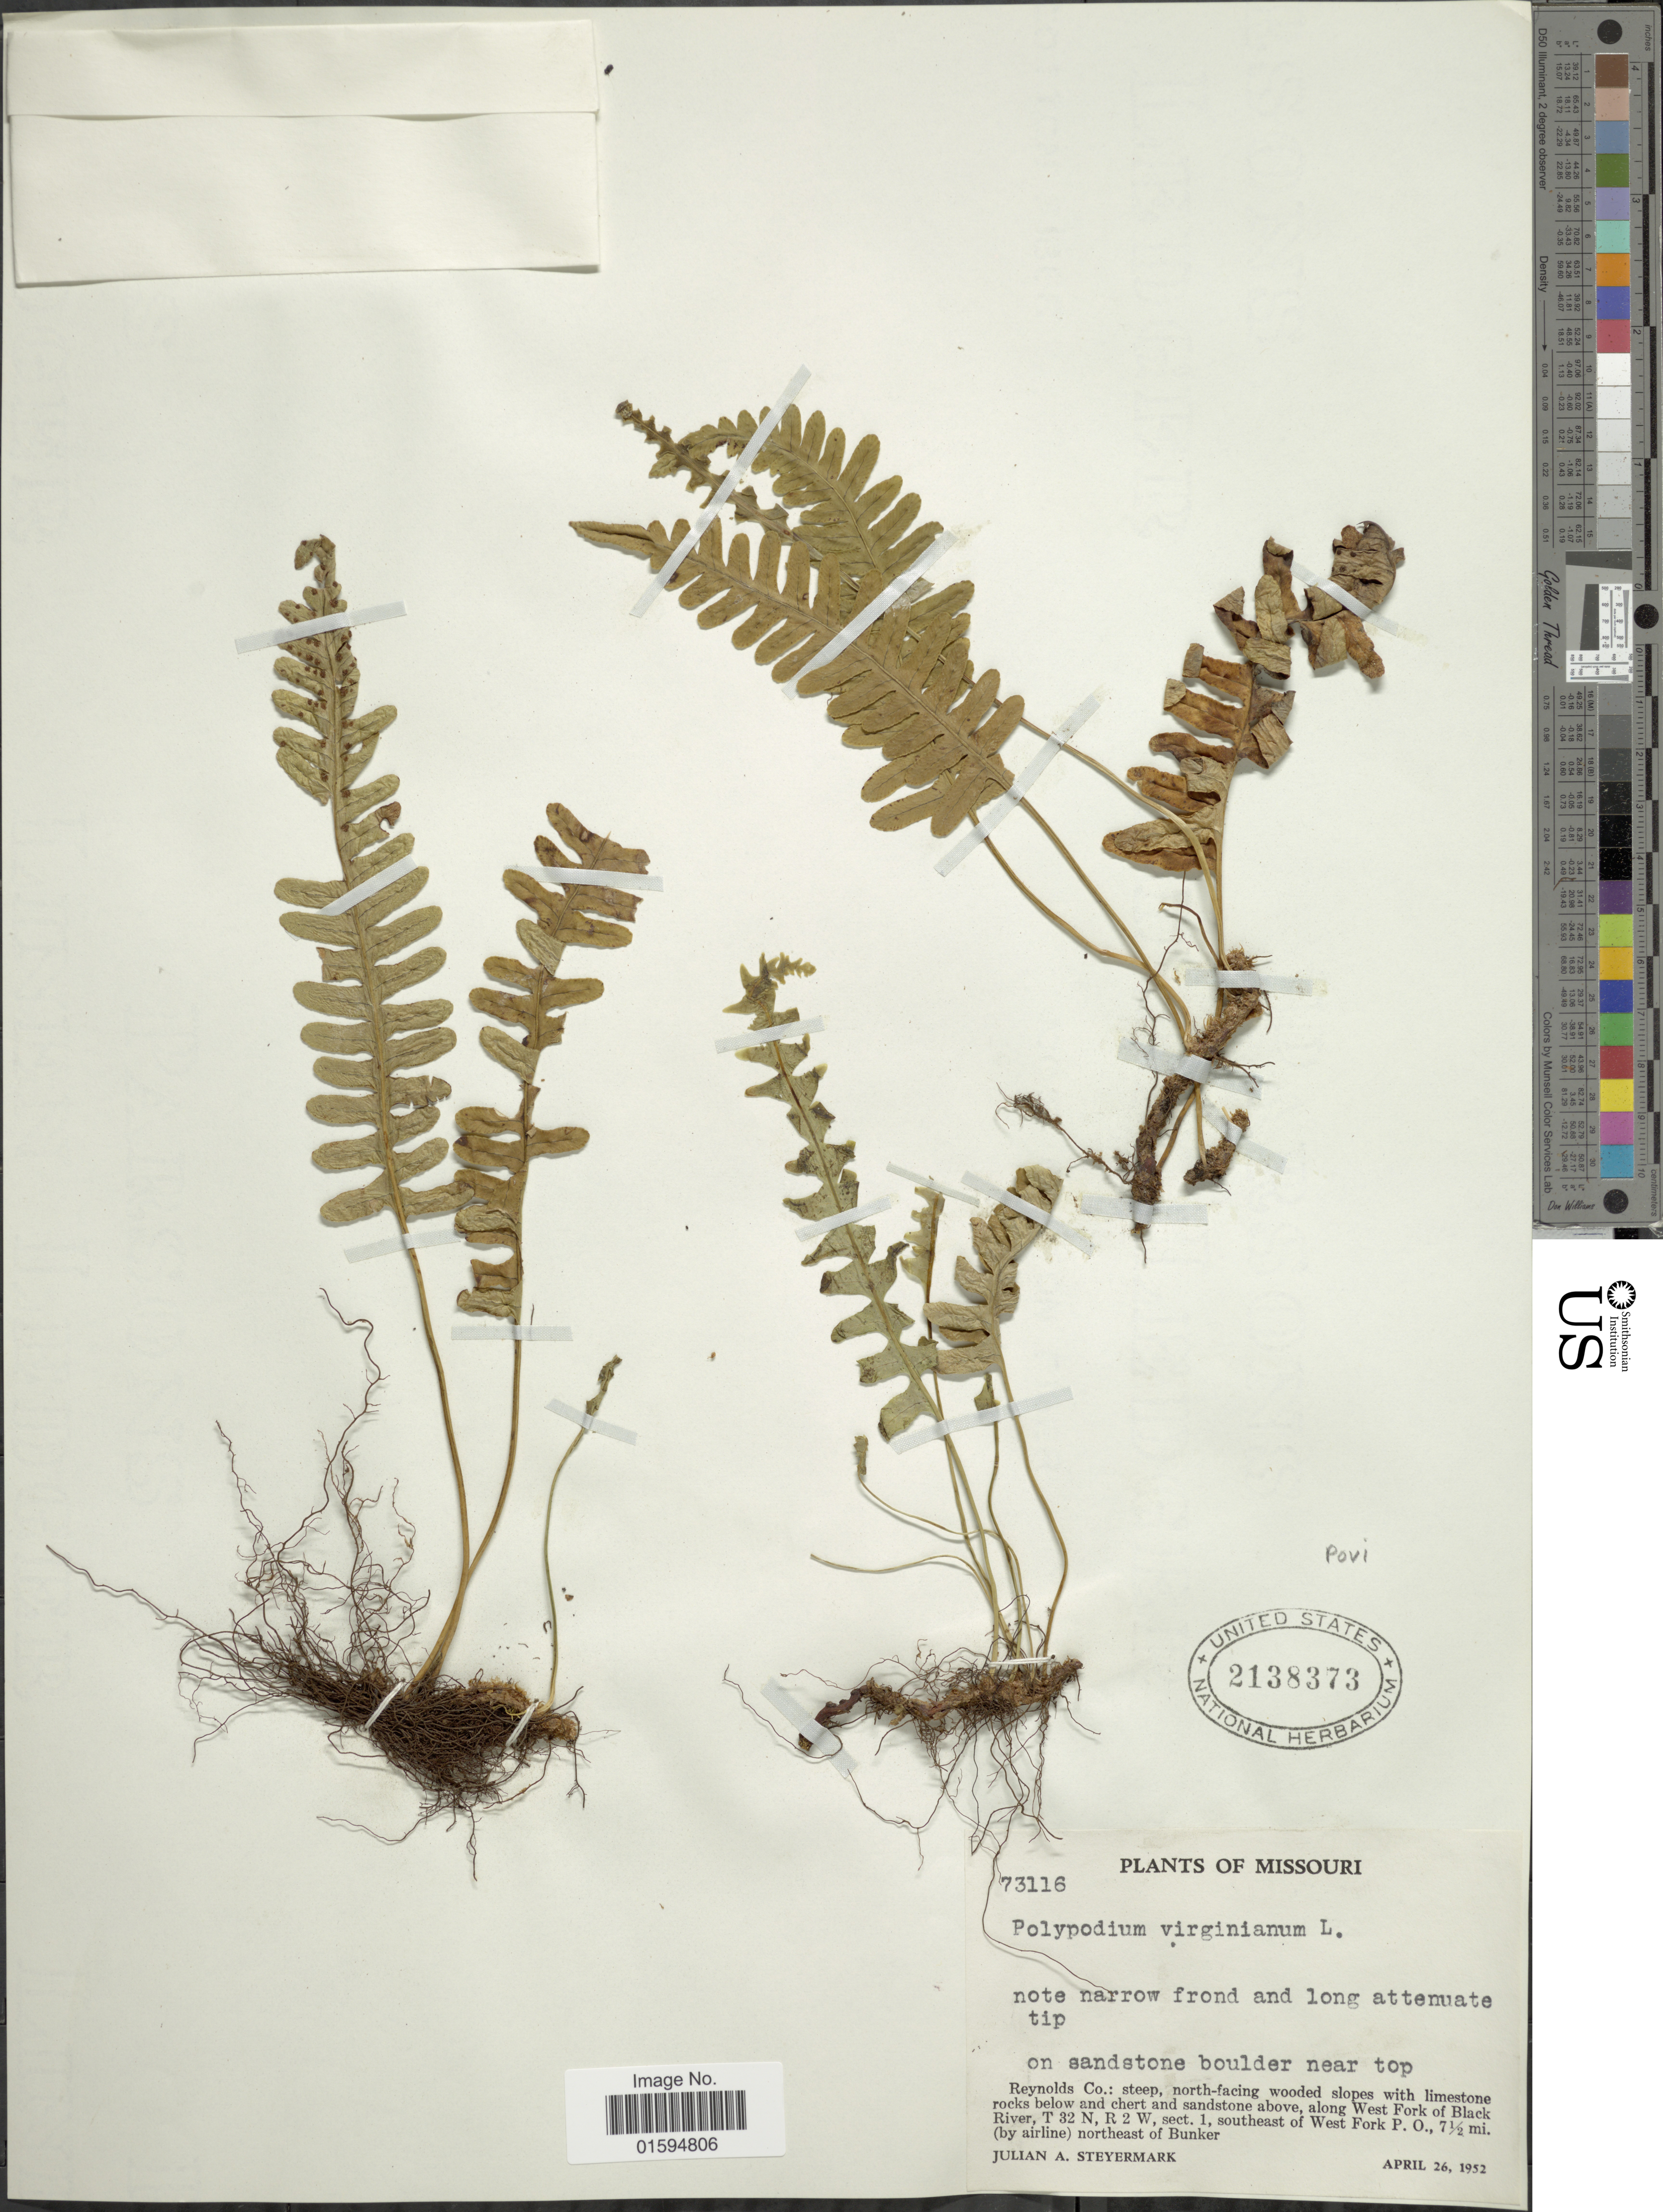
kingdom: Plantae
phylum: Tracheophyta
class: Polypodiopsida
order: Polypodiales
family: Polypodiaceae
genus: Polypodium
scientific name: Polypodium virginianum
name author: L.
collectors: J. Steyermark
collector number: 73116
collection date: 1952-04-26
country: United States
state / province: Missouri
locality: Reynolds Co: Steep, north - facing wooded slopes with limestone rocks below and chert and sandstone, above, along West Fork of Black River, T 32 N R2 W, sect. 1, southeast of West Fork P.O., 7½ mi ( by airliner ) northeast of Bunker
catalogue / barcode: US 2138373